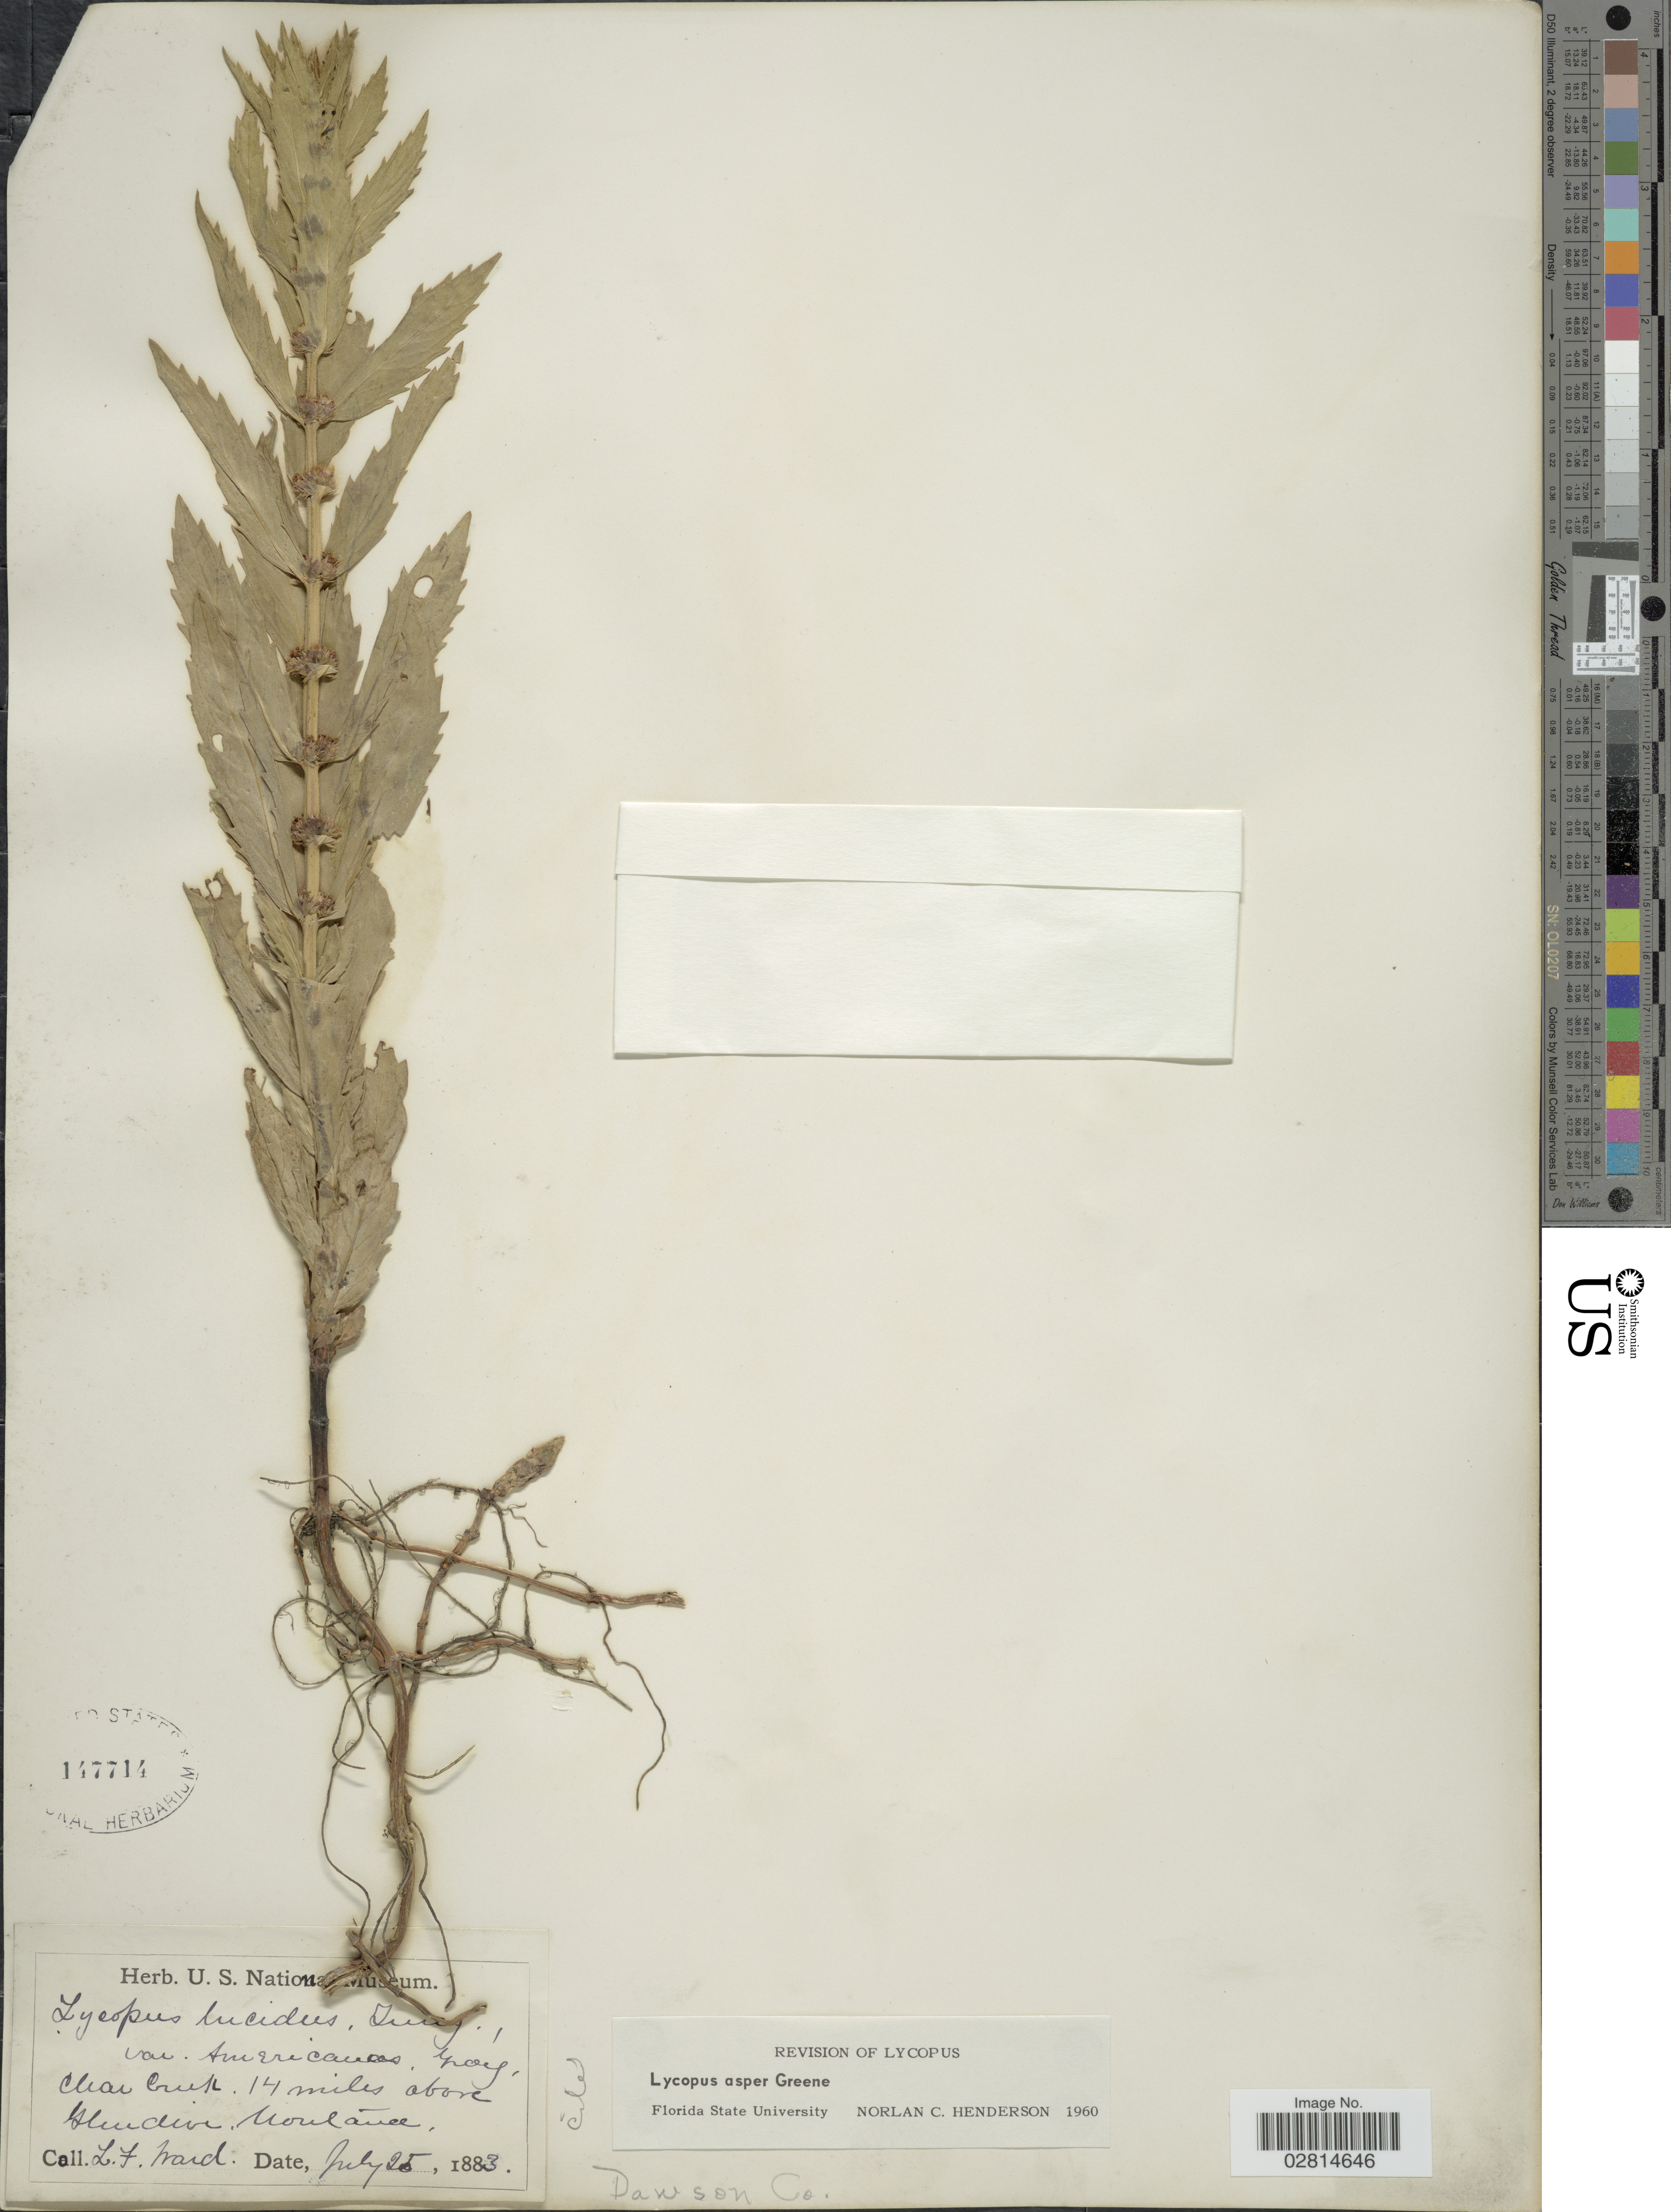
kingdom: Plantae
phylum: Tracheophyta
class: Magnoliopsida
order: Lamiales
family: Lamiaceae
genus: Lycopus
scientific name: Lycopus asper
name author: Greene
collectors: L. Ward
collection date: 1883-07-25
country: United States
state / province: Montana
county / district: Dawson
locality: Clear Creek. 14 miles above Glendive. Dawson Co.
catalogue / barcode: US 147714